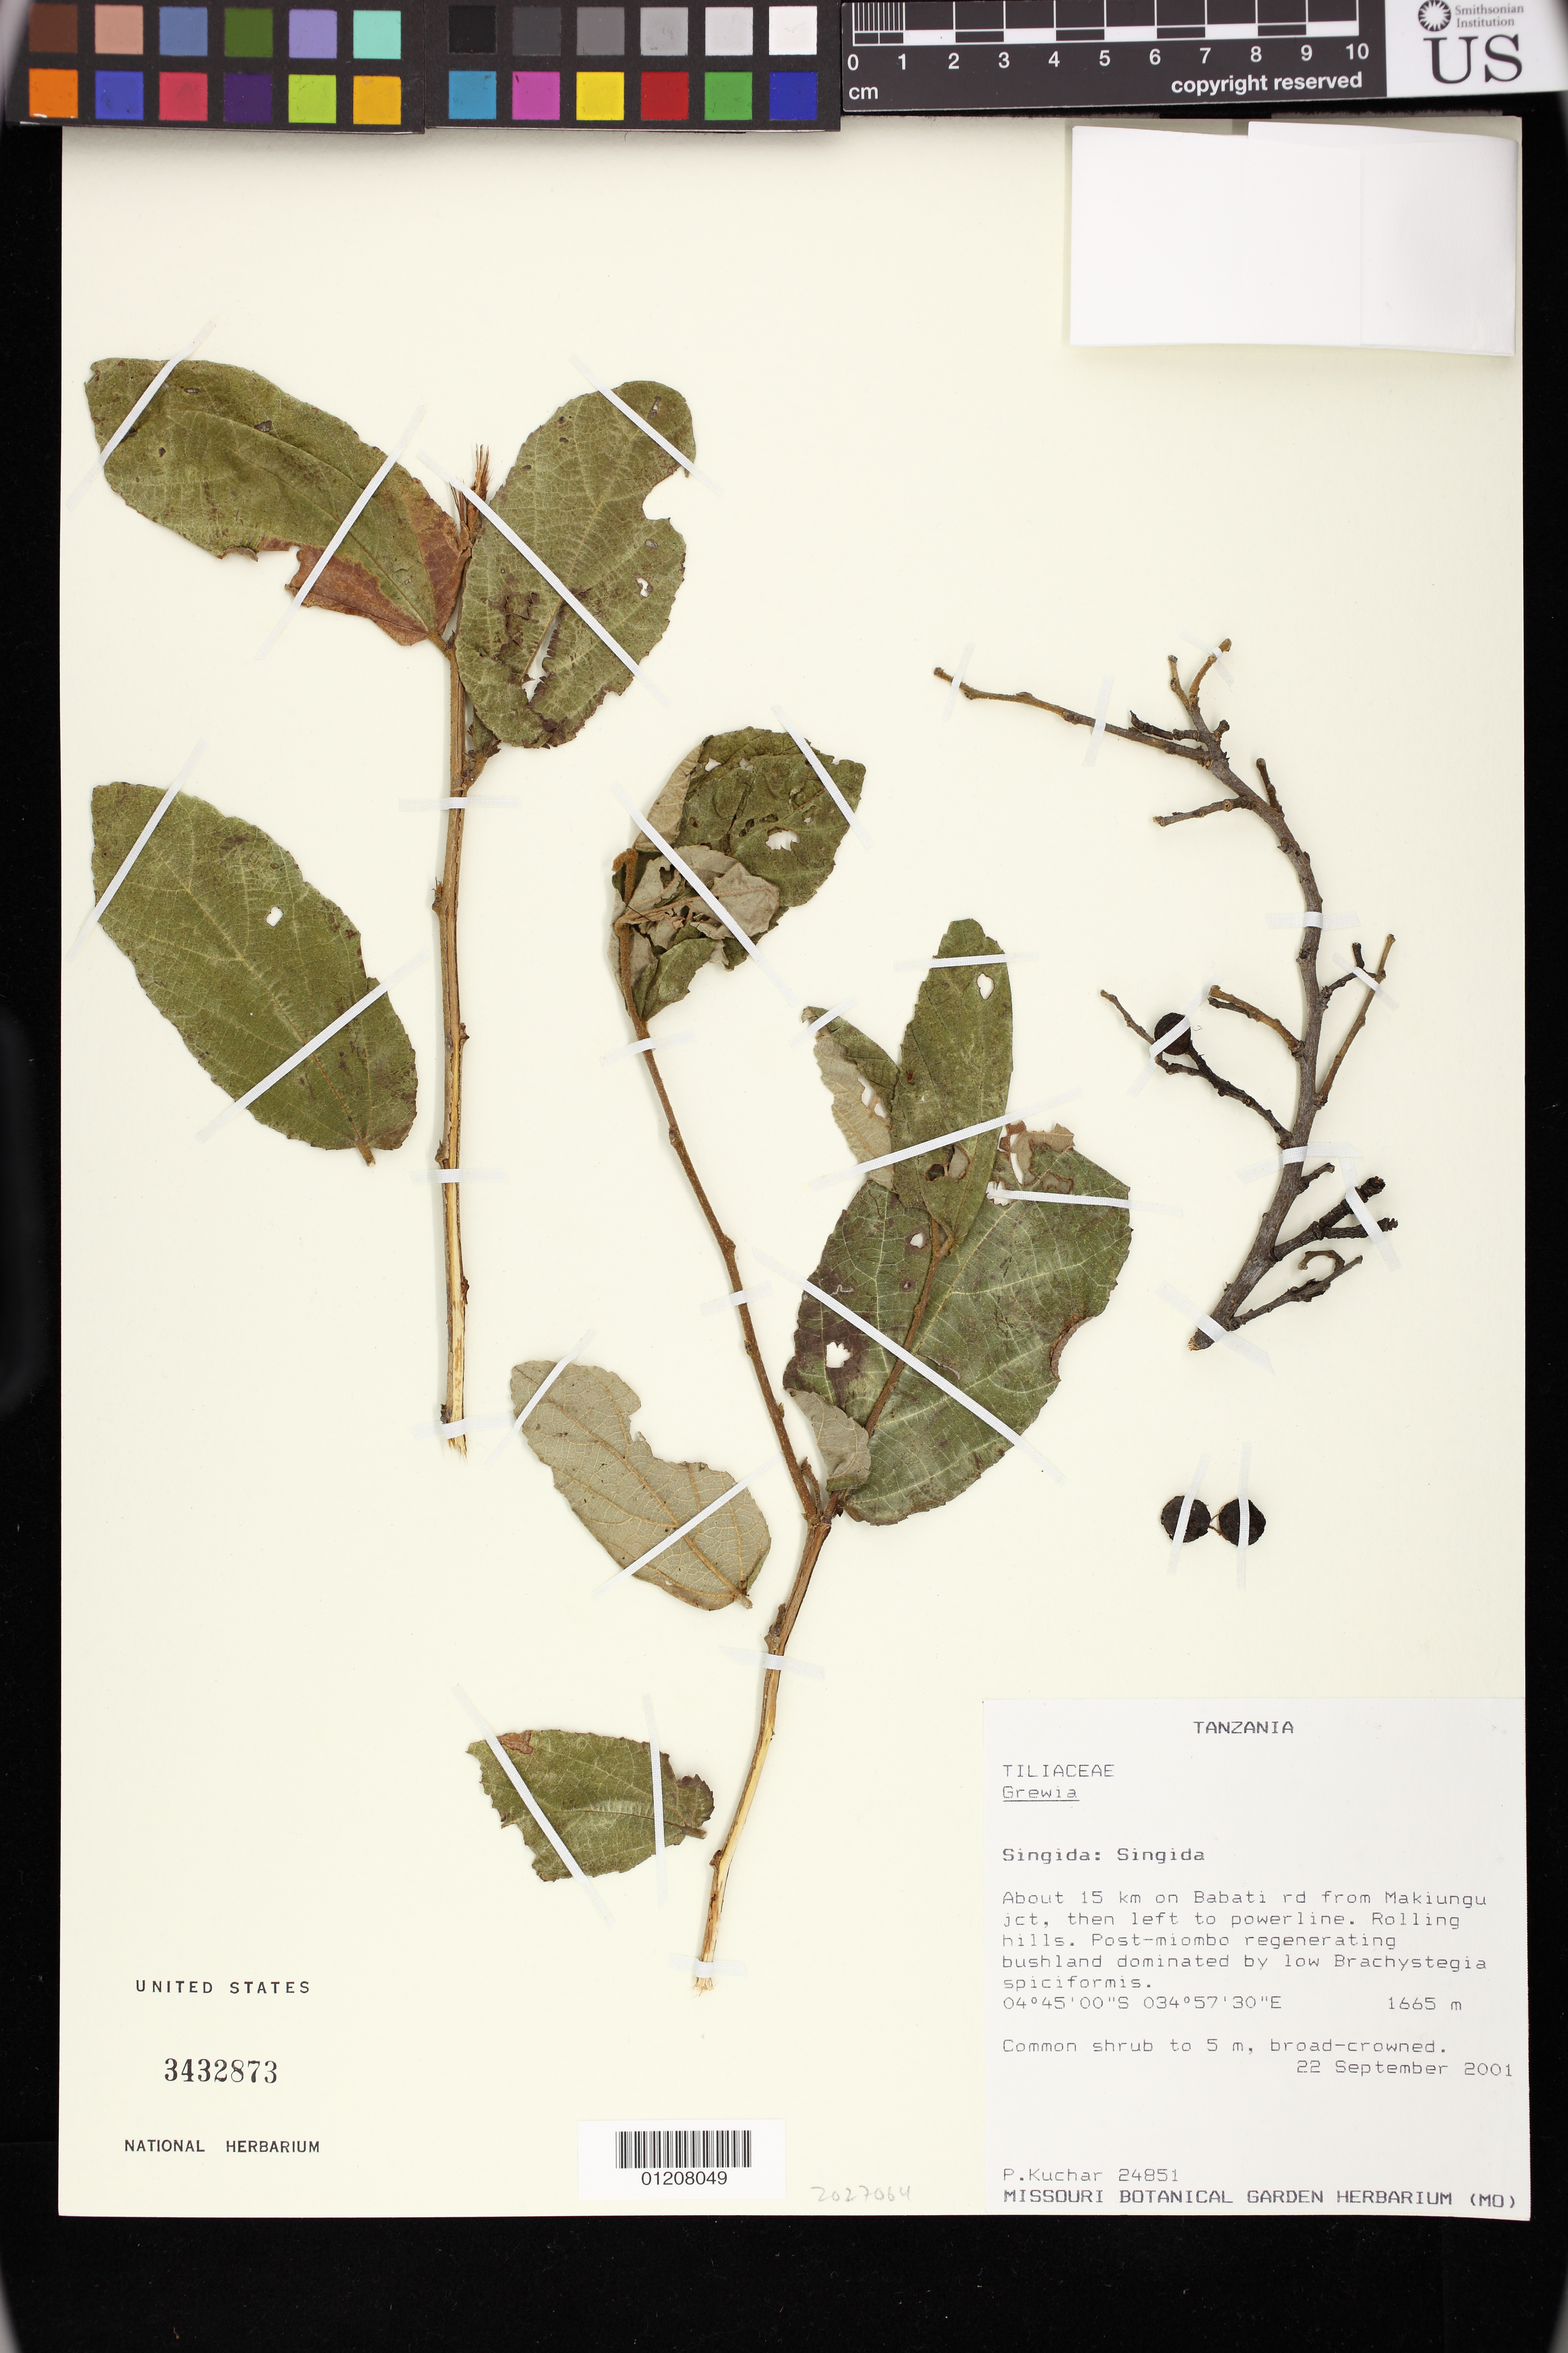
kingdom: Plantae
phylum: Tracheophyta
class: Magnoliopsida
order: Malvales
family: Malvaceae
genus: Grewia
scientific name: Grewia sp.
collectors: P. Kuchar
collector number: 24851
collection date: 2001-09-22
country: Tanzania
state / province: Singida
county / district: Singida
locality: About 15 km on Babati rd from Makiungu jct, then left to powerline. Rolling hills.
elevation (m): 1665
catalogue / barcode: US 3432873